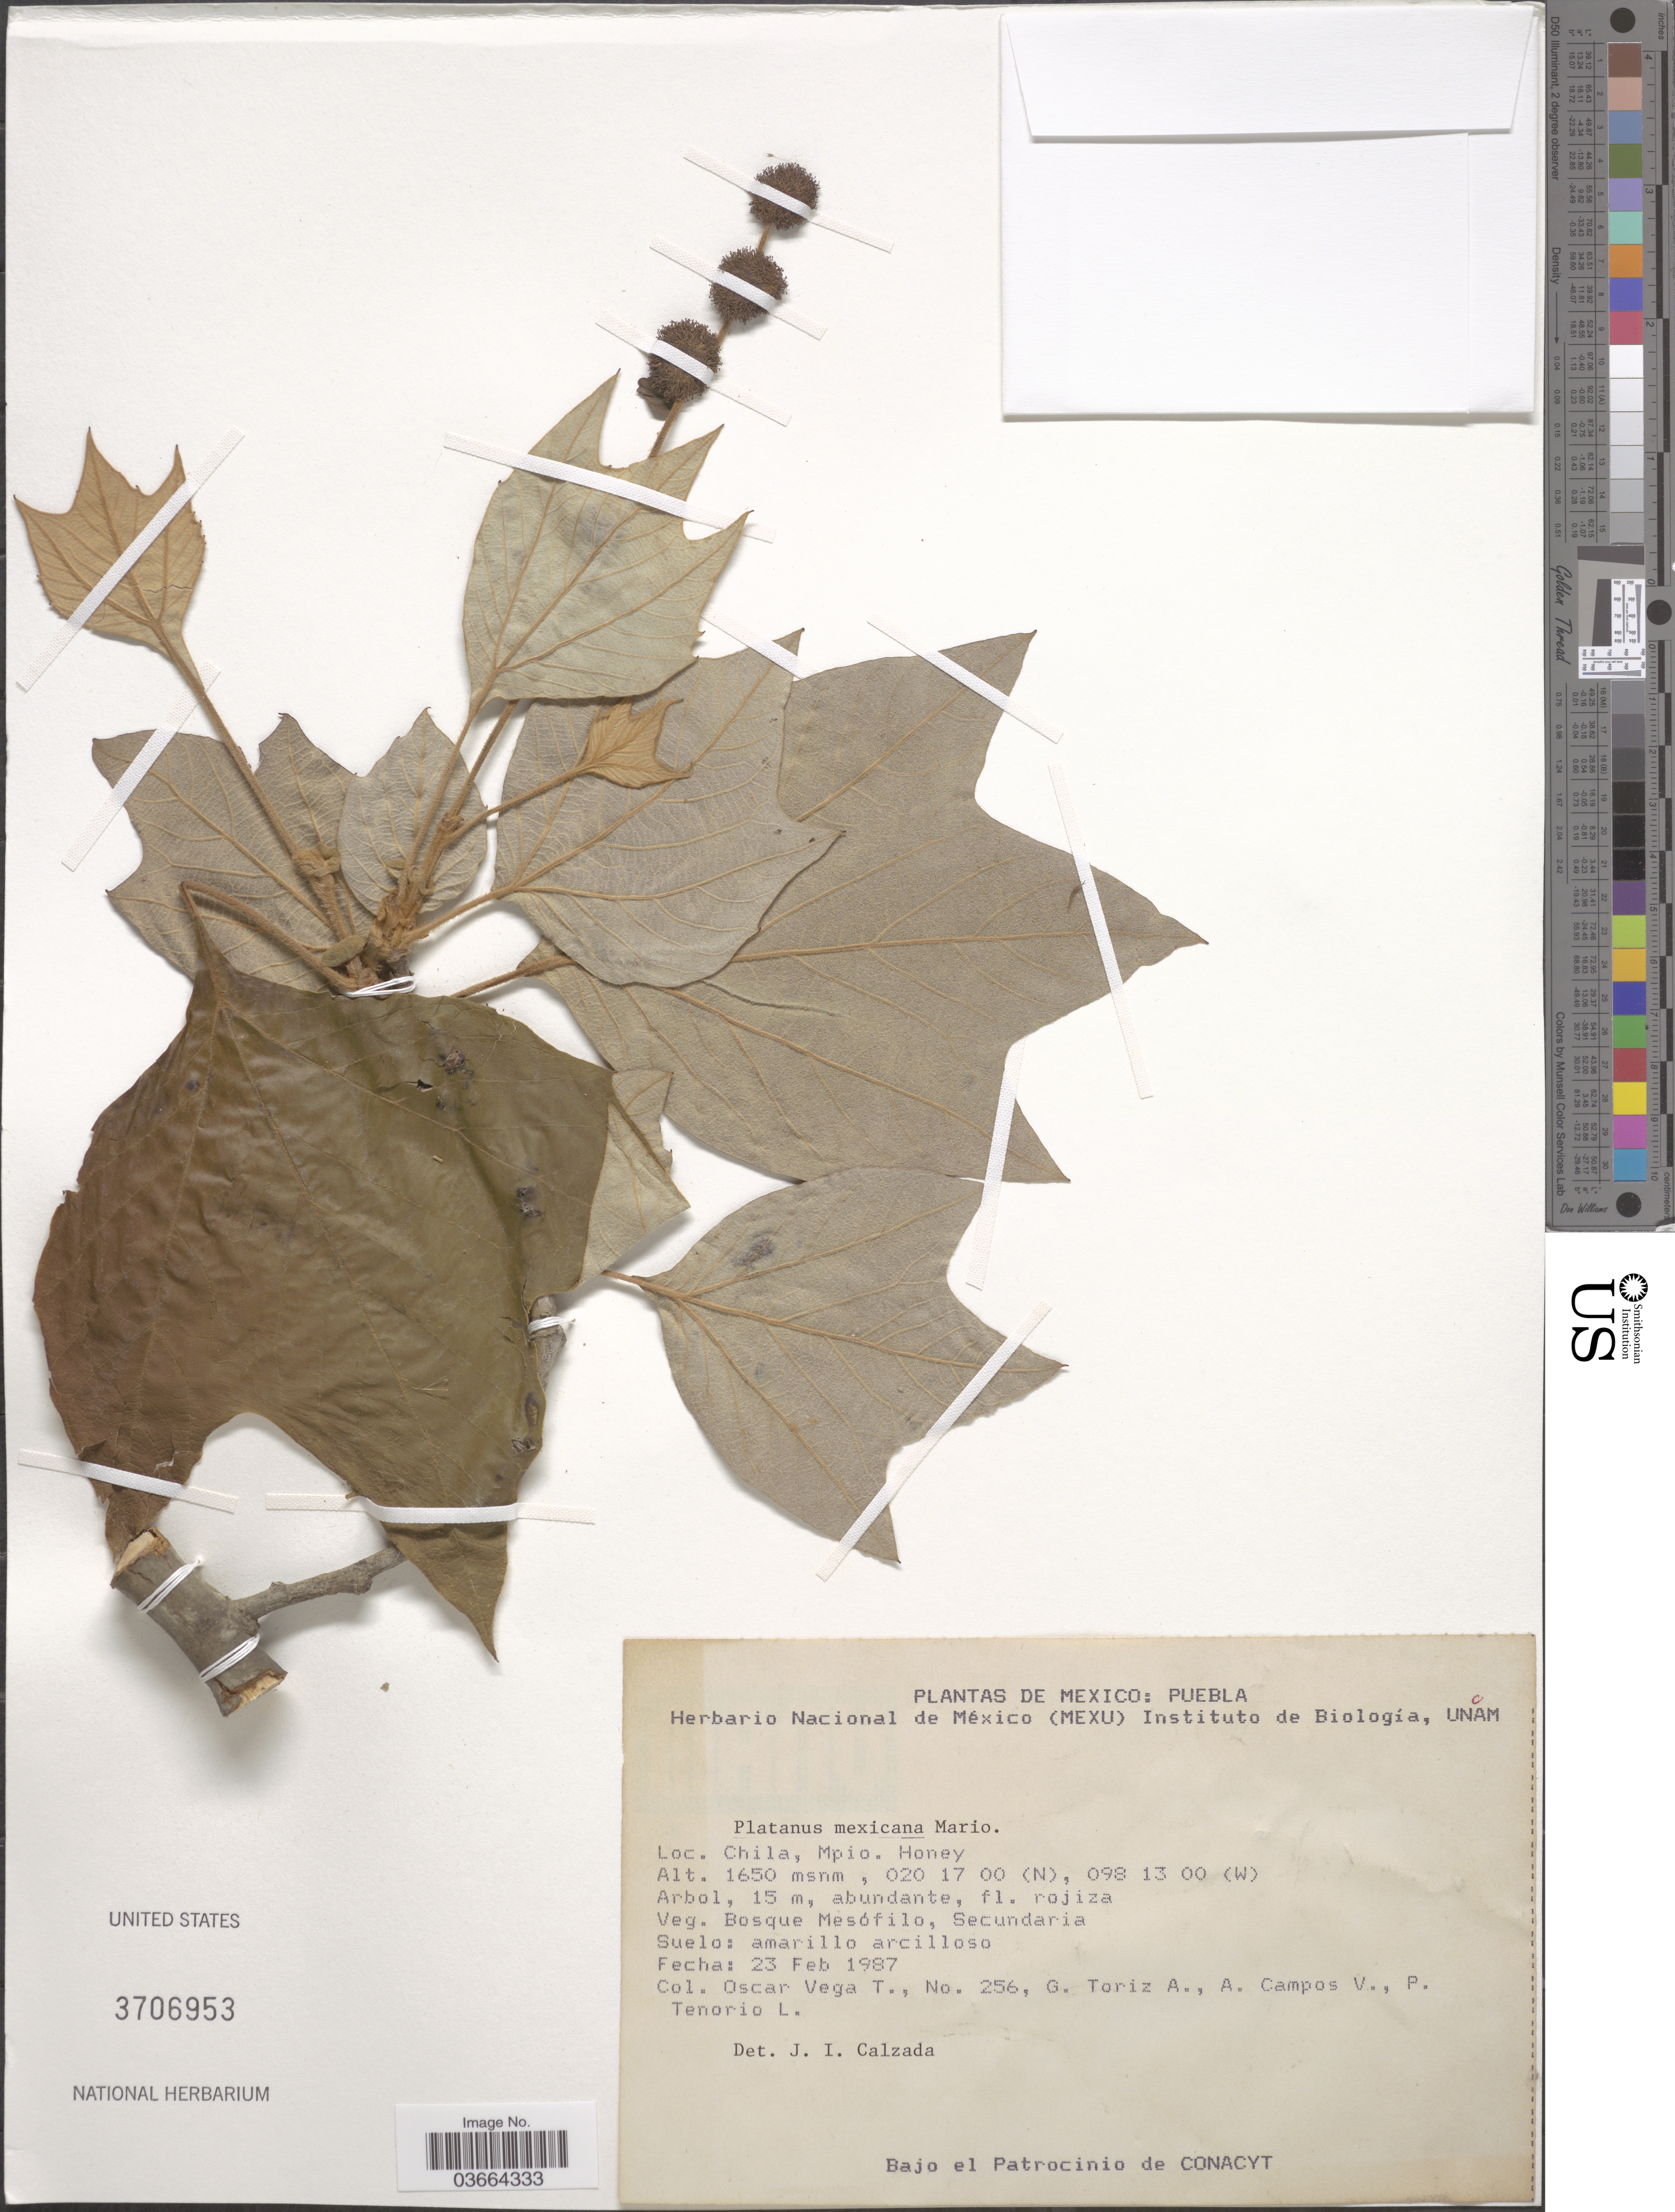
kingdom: Plantae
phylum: Tracheophyta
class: Magnoliopsida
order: Proteales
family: Platanaceae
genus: Platanus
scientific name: Platanus mexicana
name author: Moric.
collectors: O. Vega T., G. Toriz A., A. Campos V. & P. Tenorio L.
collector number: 256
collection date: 1987-02-23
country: Mexico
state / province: Puebla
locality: Chila, Mpio. Honey.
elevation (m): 1650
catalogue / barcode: US 3706953